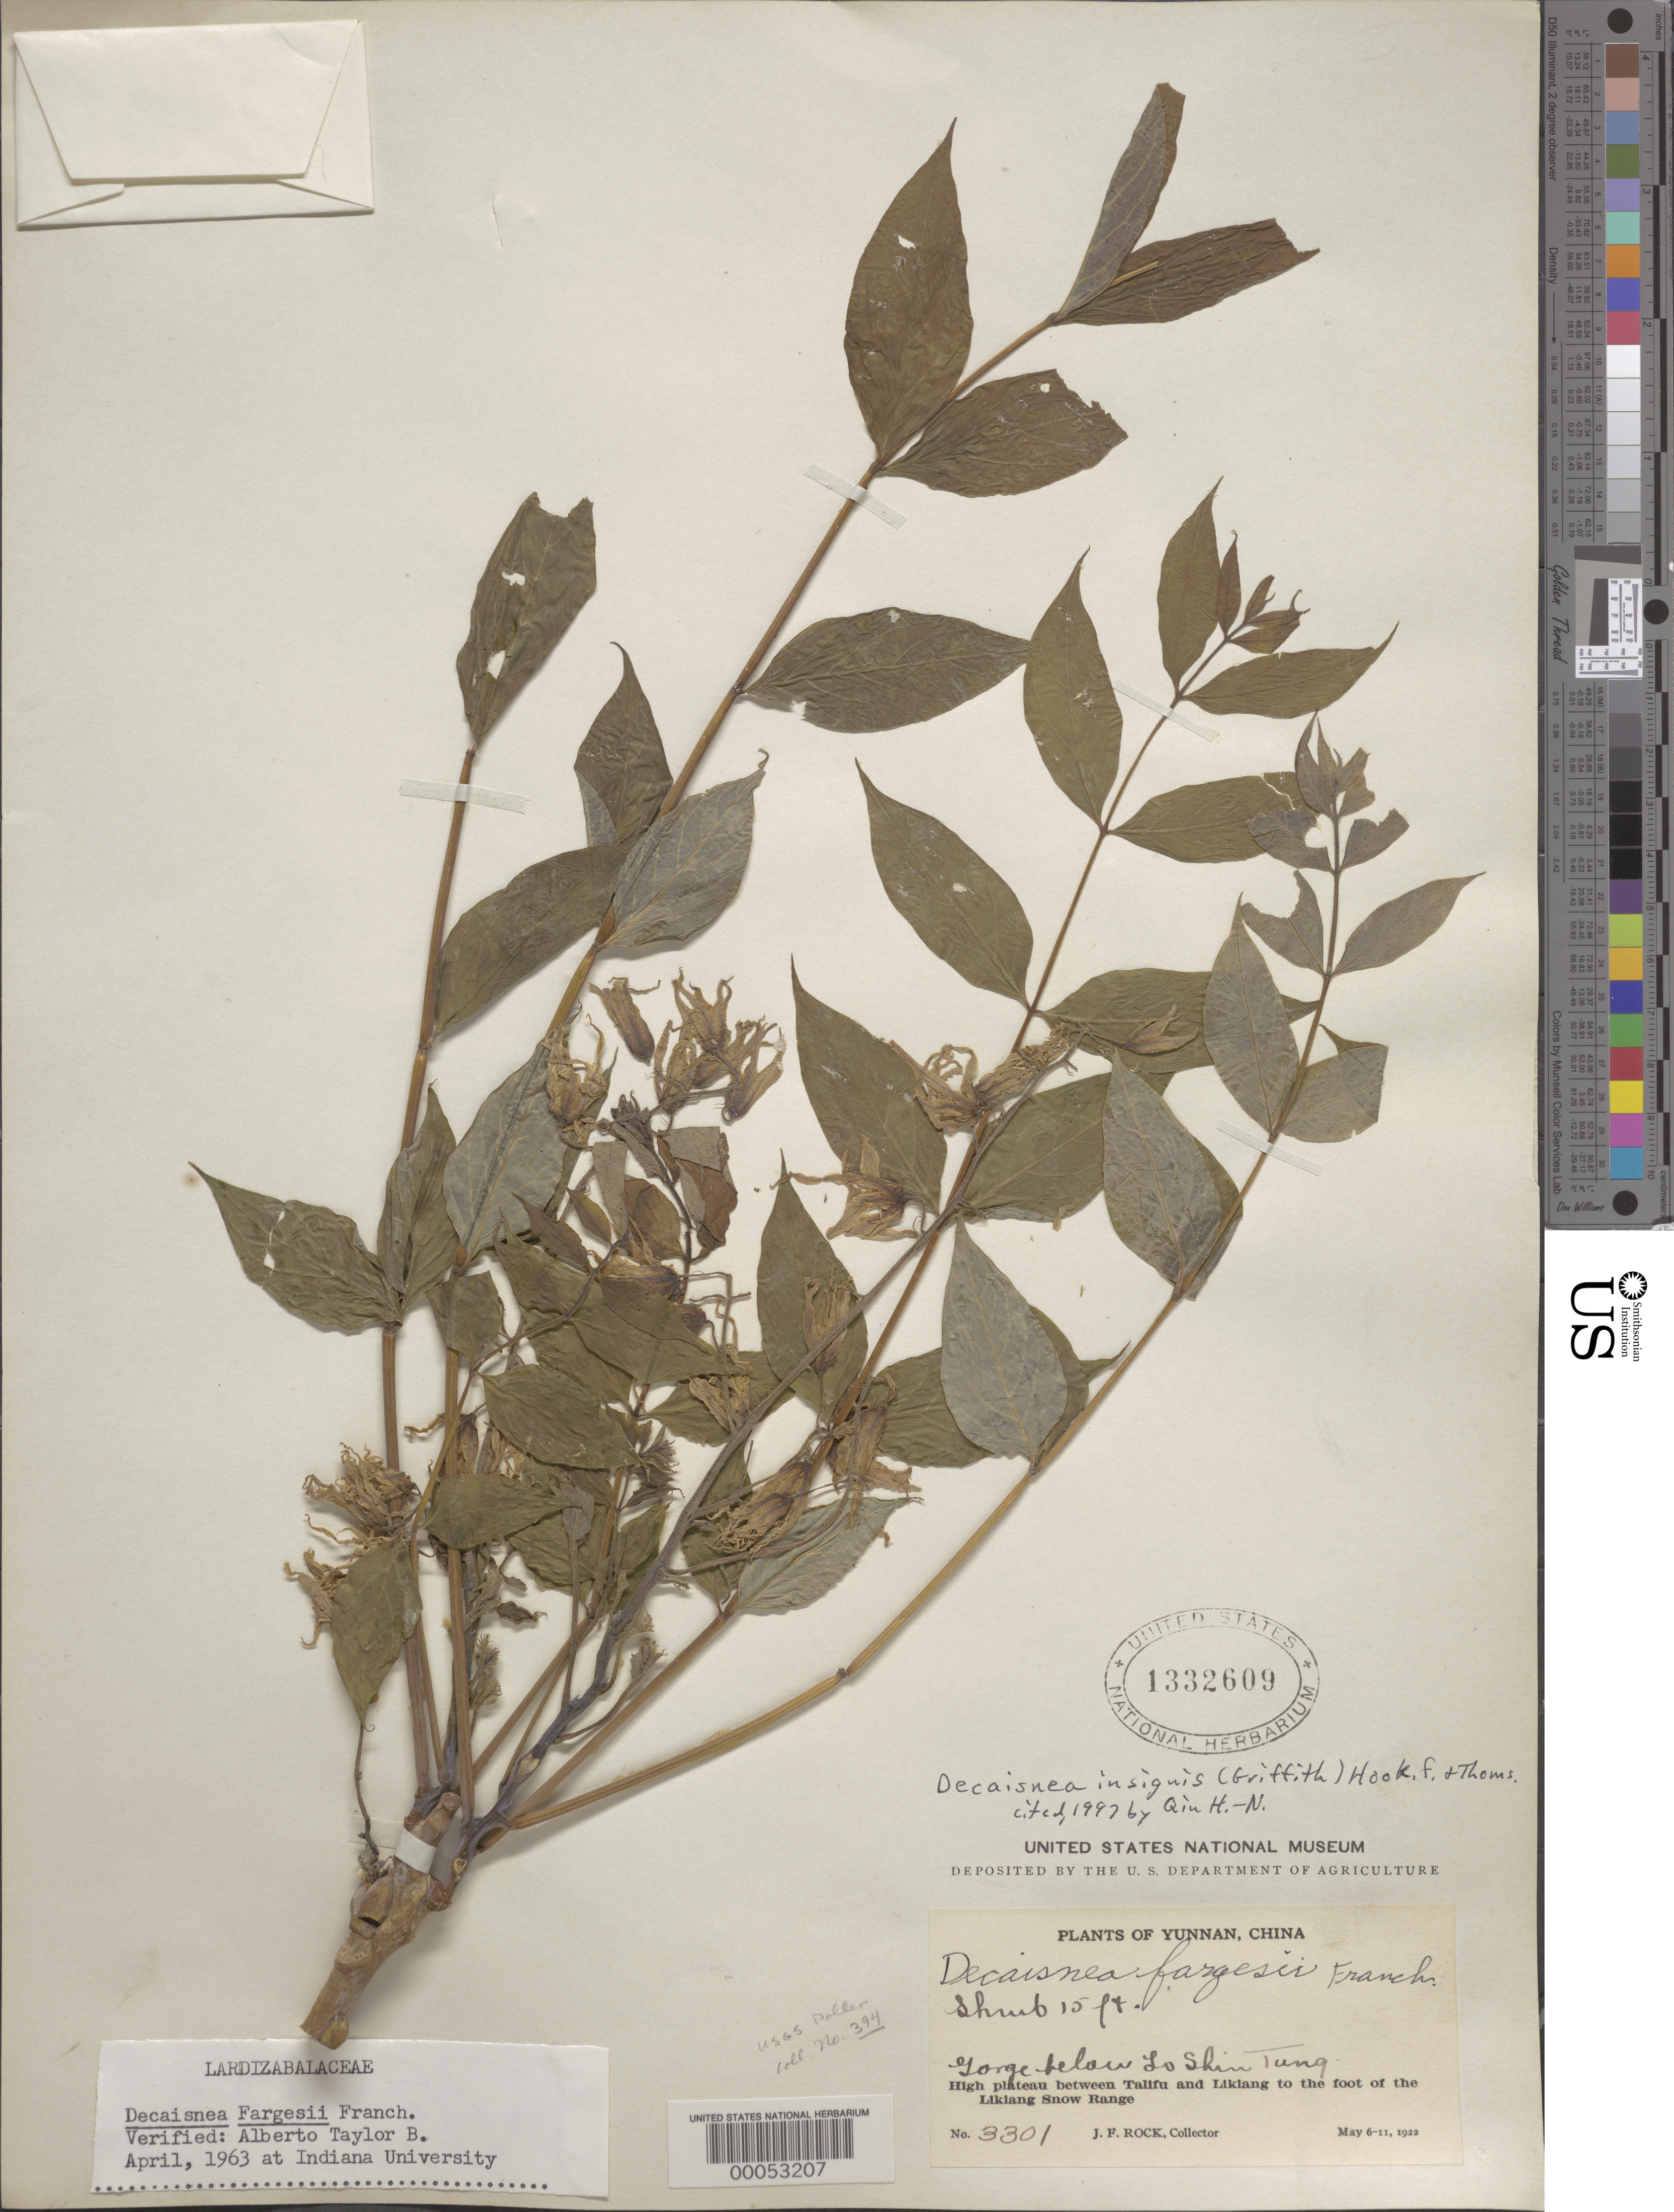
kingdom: Plantae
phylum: Tracheophyta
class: Magnoliopsida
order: Ranunculales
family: Lardizabalaceae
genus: Decaisnea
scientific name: Decaisnea insignis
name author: (Griff.) Hook. f. & Thomson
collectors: J. F. Rock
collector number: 3301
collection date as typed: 06 May 1922 to 11 May 1922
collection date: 1922-05-06/1922-05-11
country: China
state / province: Yunnan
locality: Gorge below lo shin tung. high plateau between talifu and likia ng to foot of likiang snow range.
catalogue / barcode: US 1332609